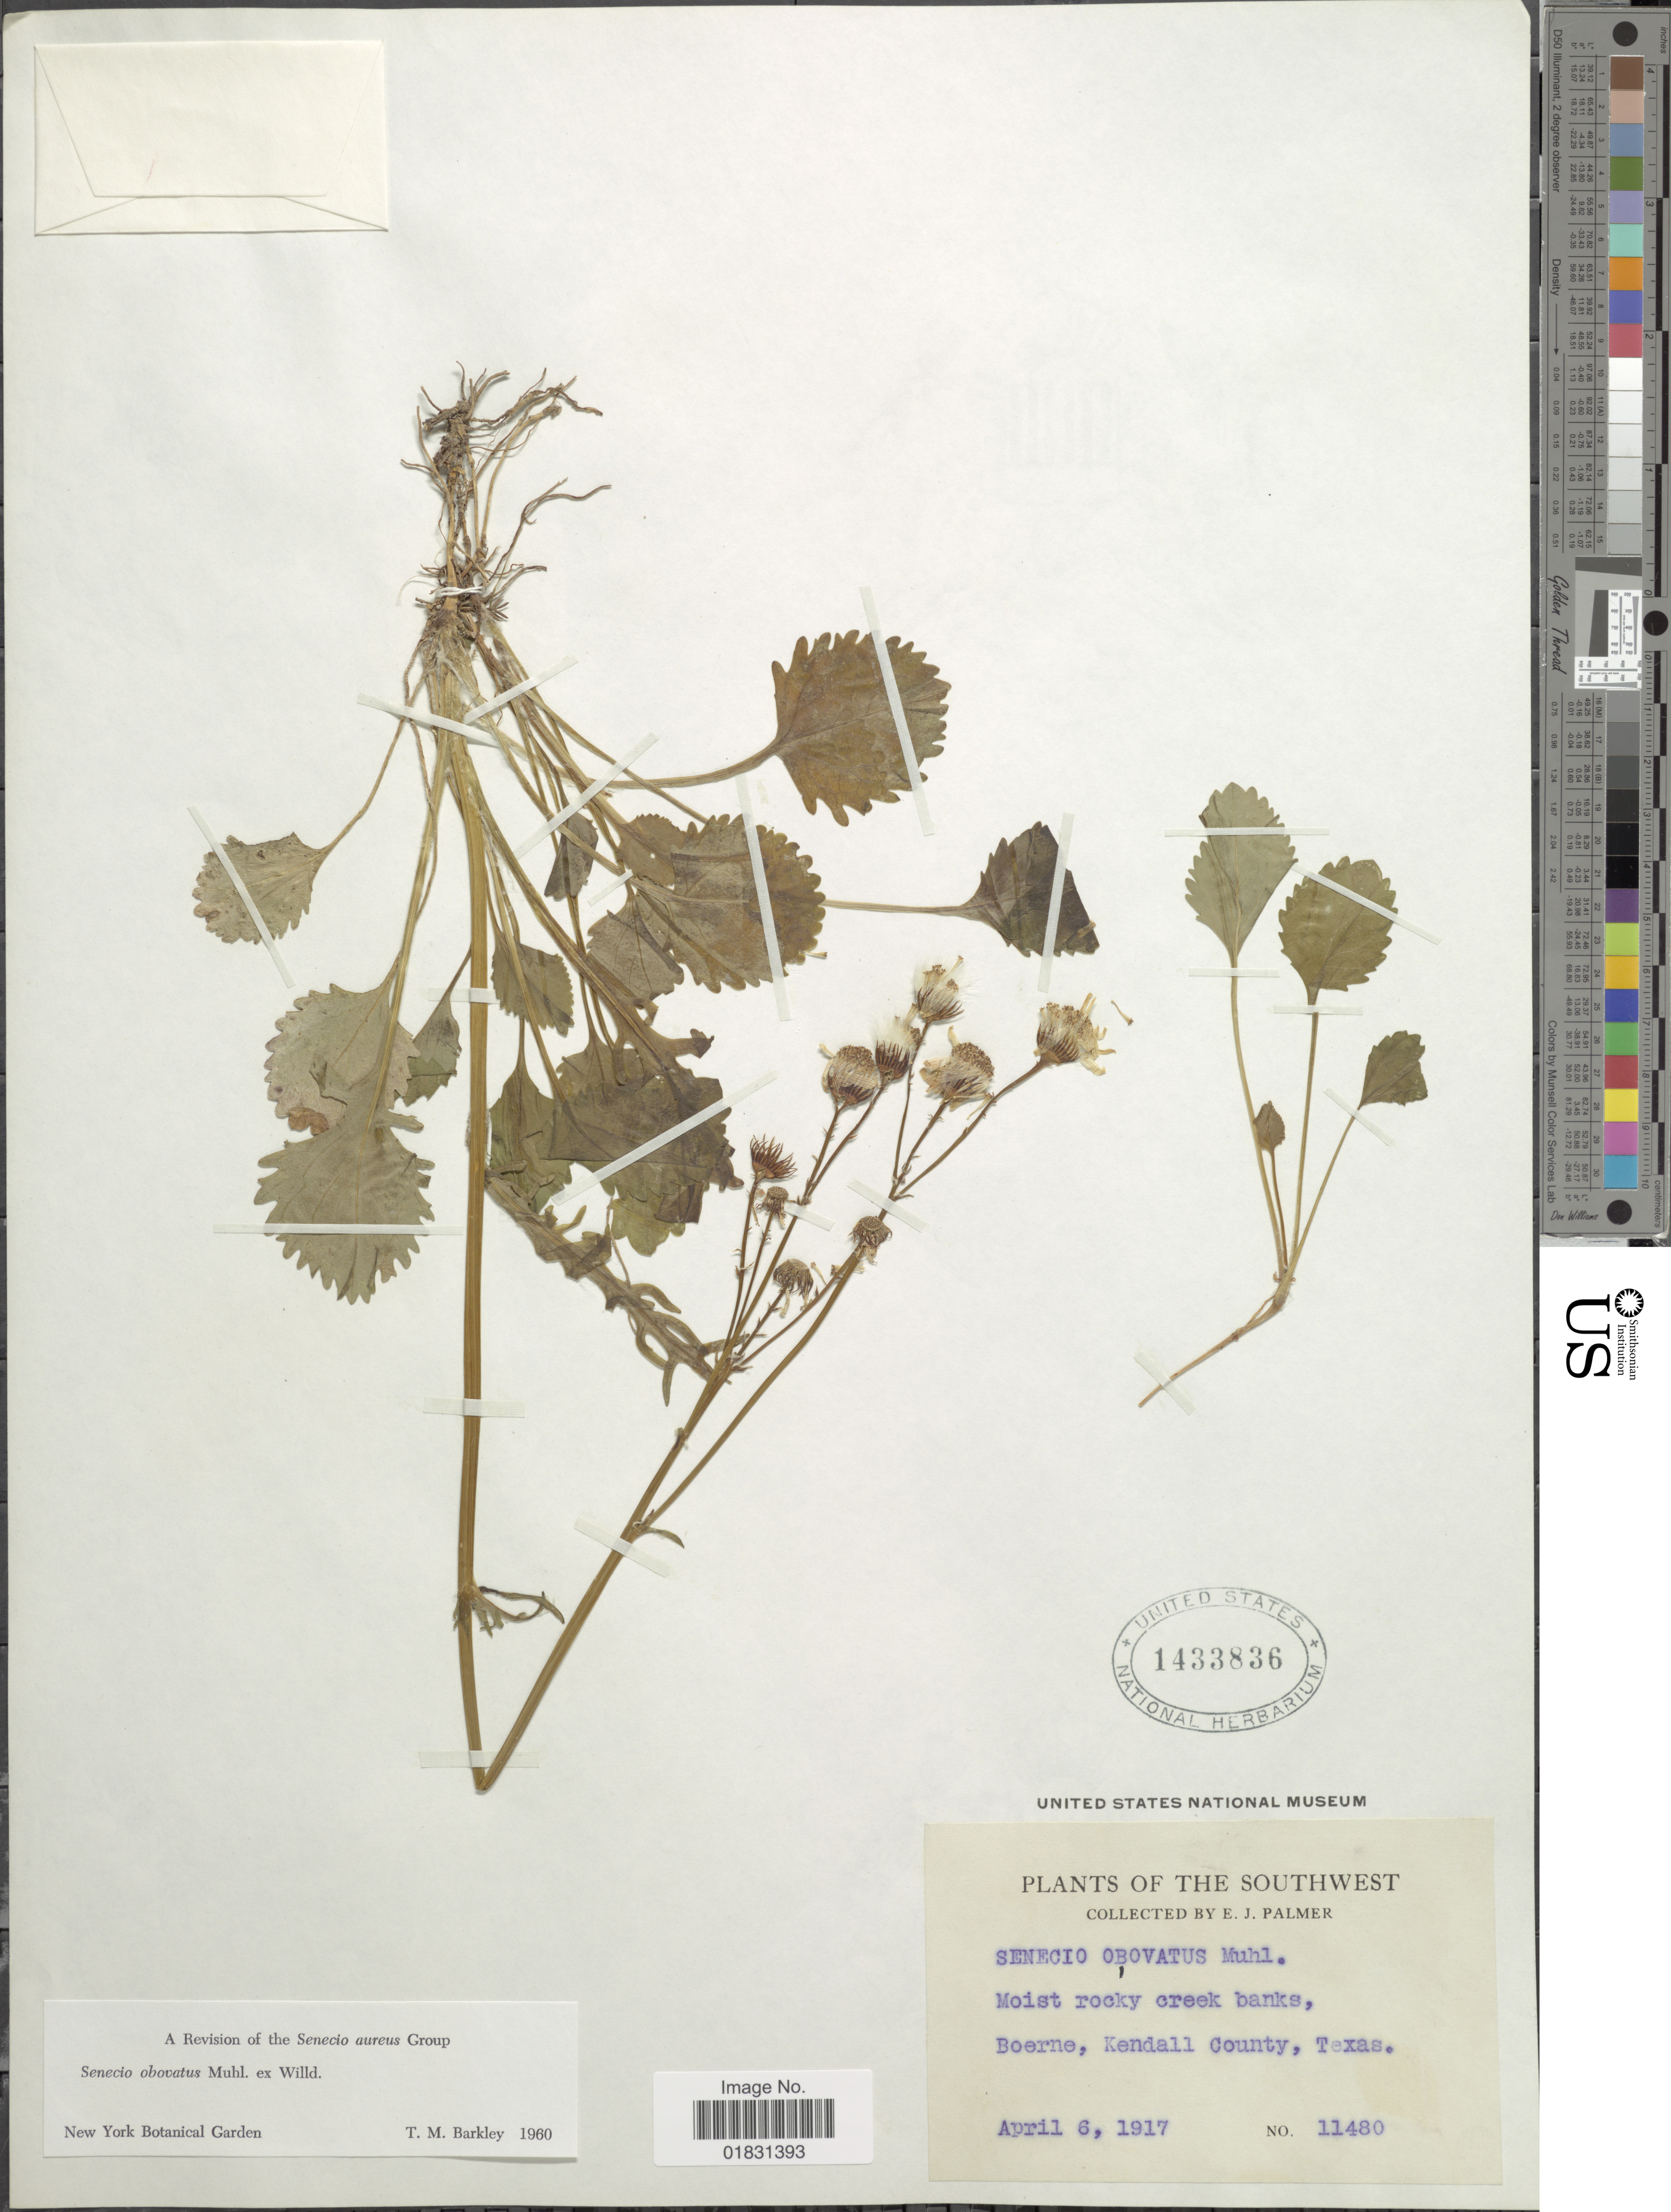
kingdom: Plantae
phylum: Tracheophyta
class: Magnoliopsida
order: Asterales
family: Asteraceae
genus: Packera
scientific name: Packera obovata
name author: (Muhl. ex Willd.) W.A. Weber & Á. Löve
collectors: E. J. Palmer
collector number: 11480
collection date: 1917-04-06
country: United States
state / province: Texas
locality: The Southwest, Moist rocky creek banks, Boerne, Kendall County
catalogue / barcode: US 1433836